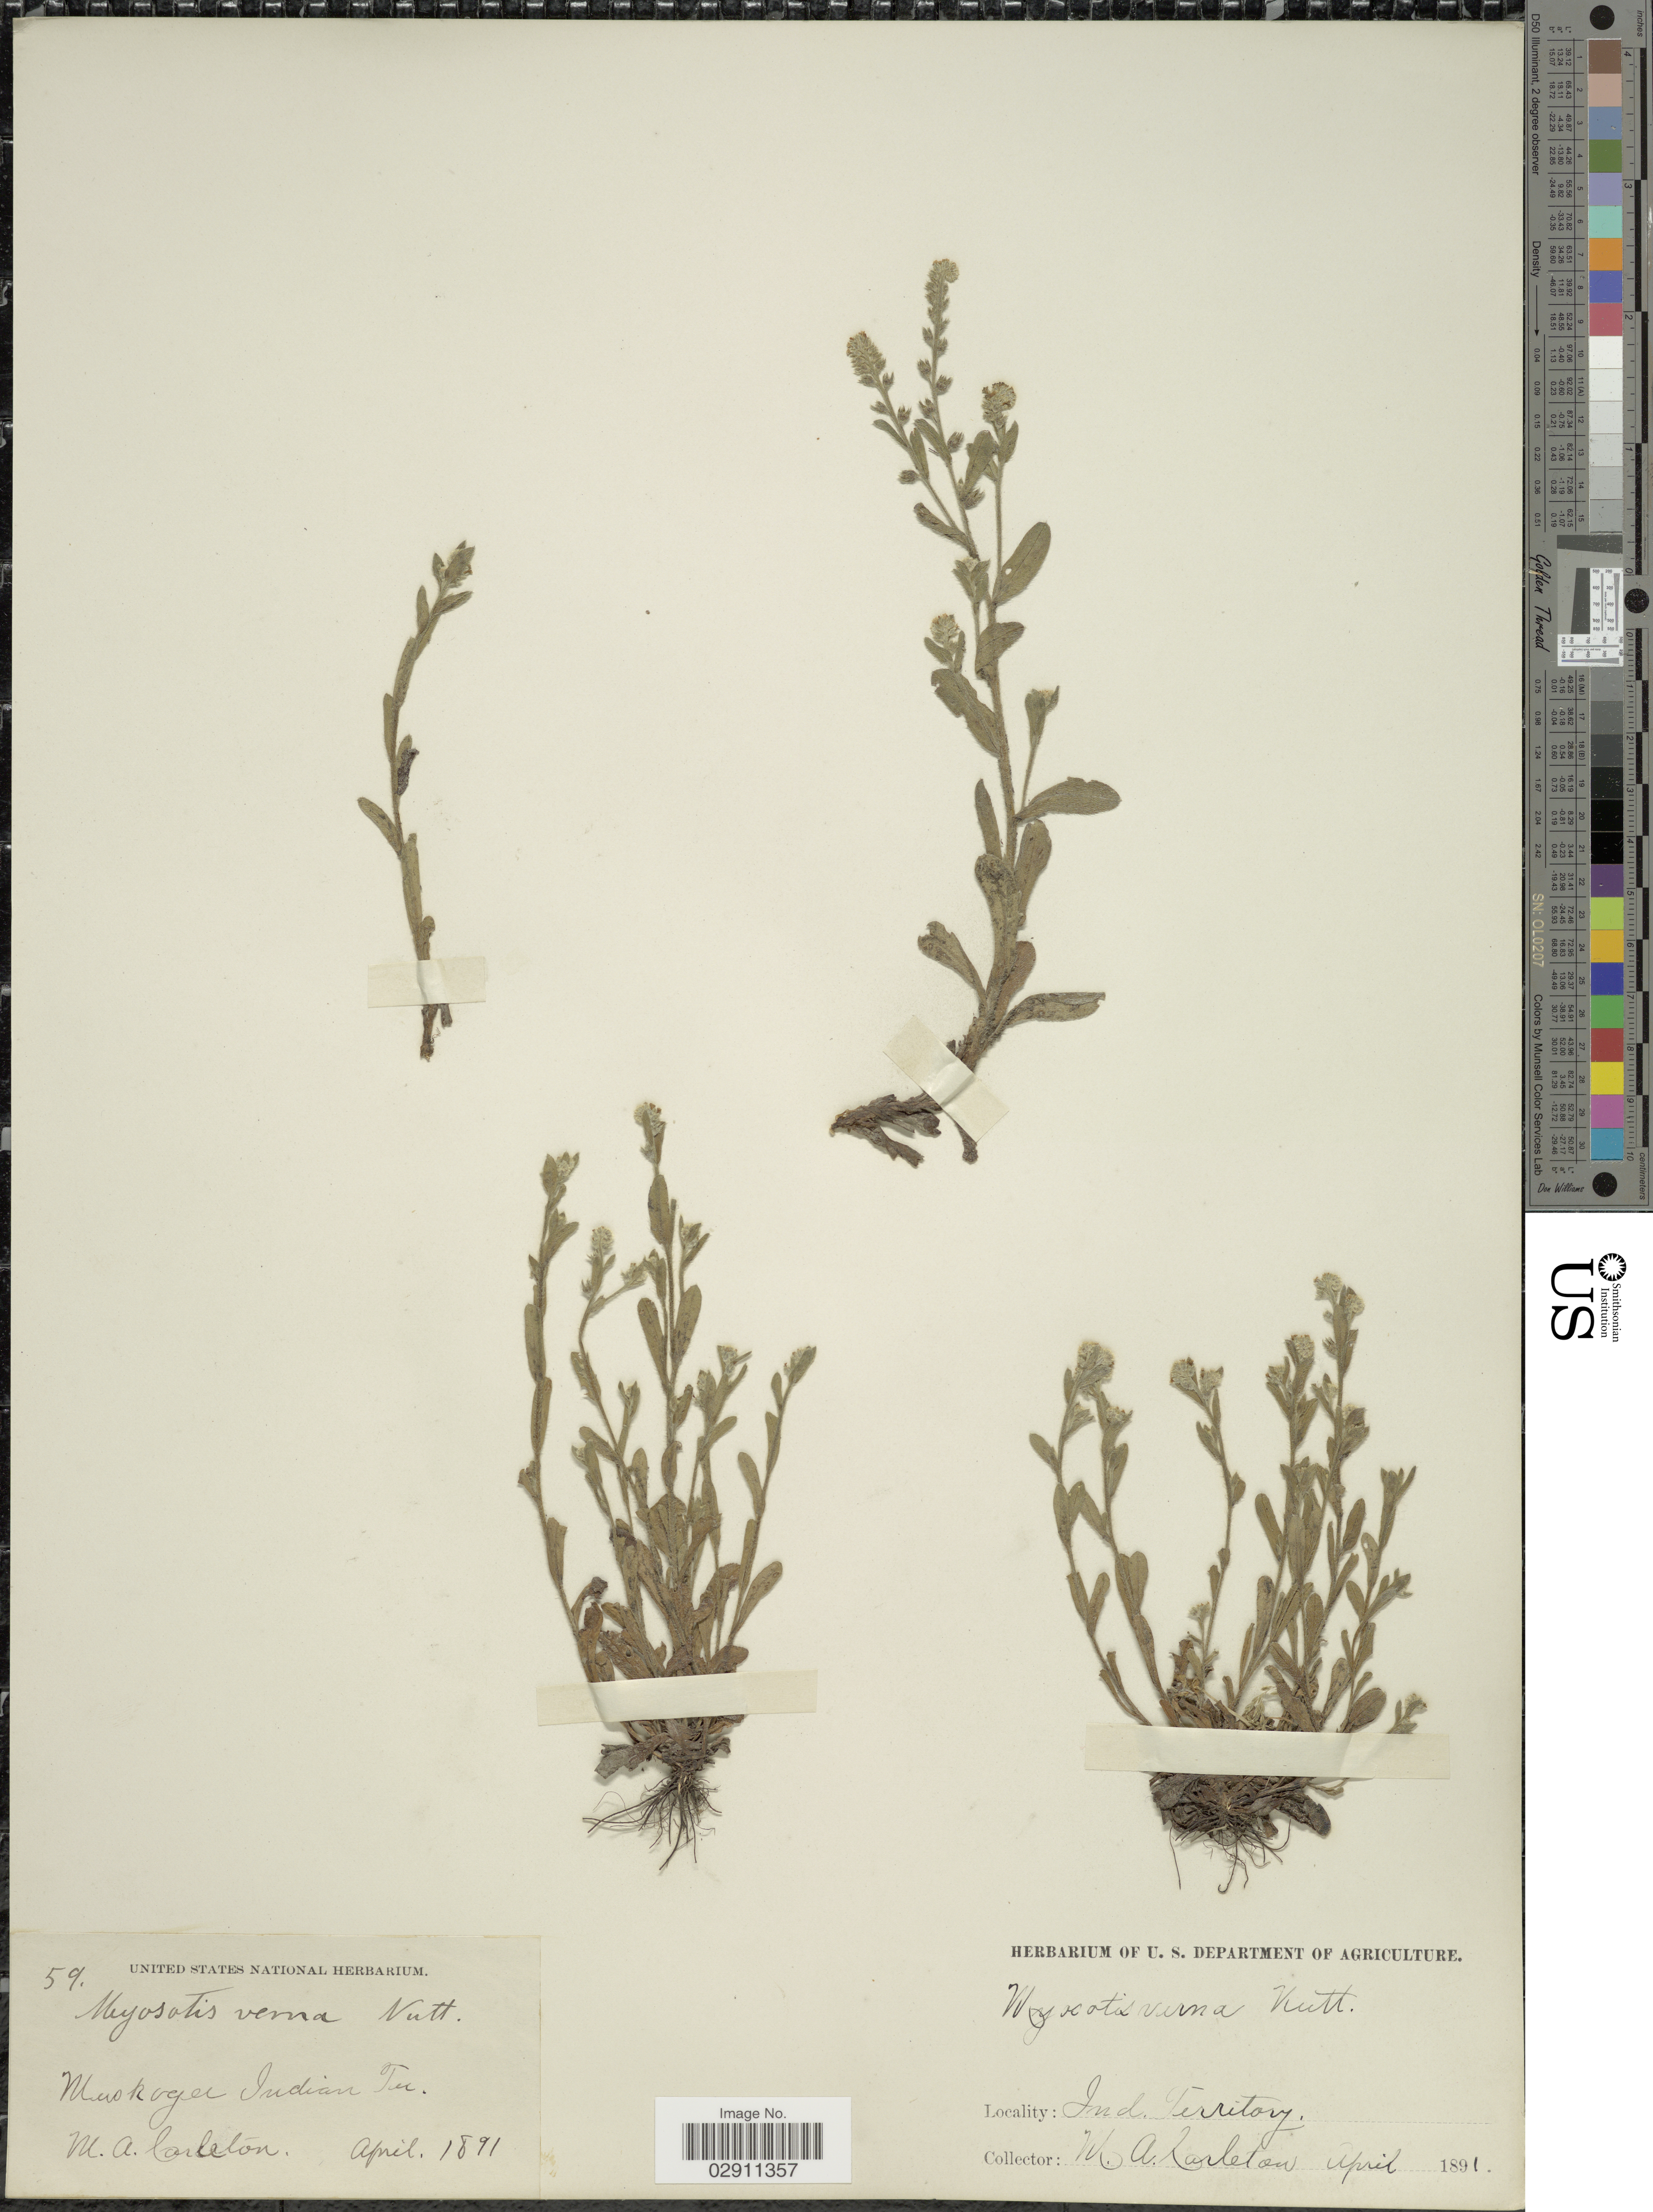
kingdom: Plantae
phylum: Tracheophyta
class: Magnoliopsida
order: Boraginales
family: Boraginaceae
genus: Myosotis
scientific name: Myosotis verna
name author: Nutt.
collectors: W. Carleton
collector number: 59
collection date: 1891-04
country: United States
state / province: Oklahoma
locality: Muskogee, Indian Territory.